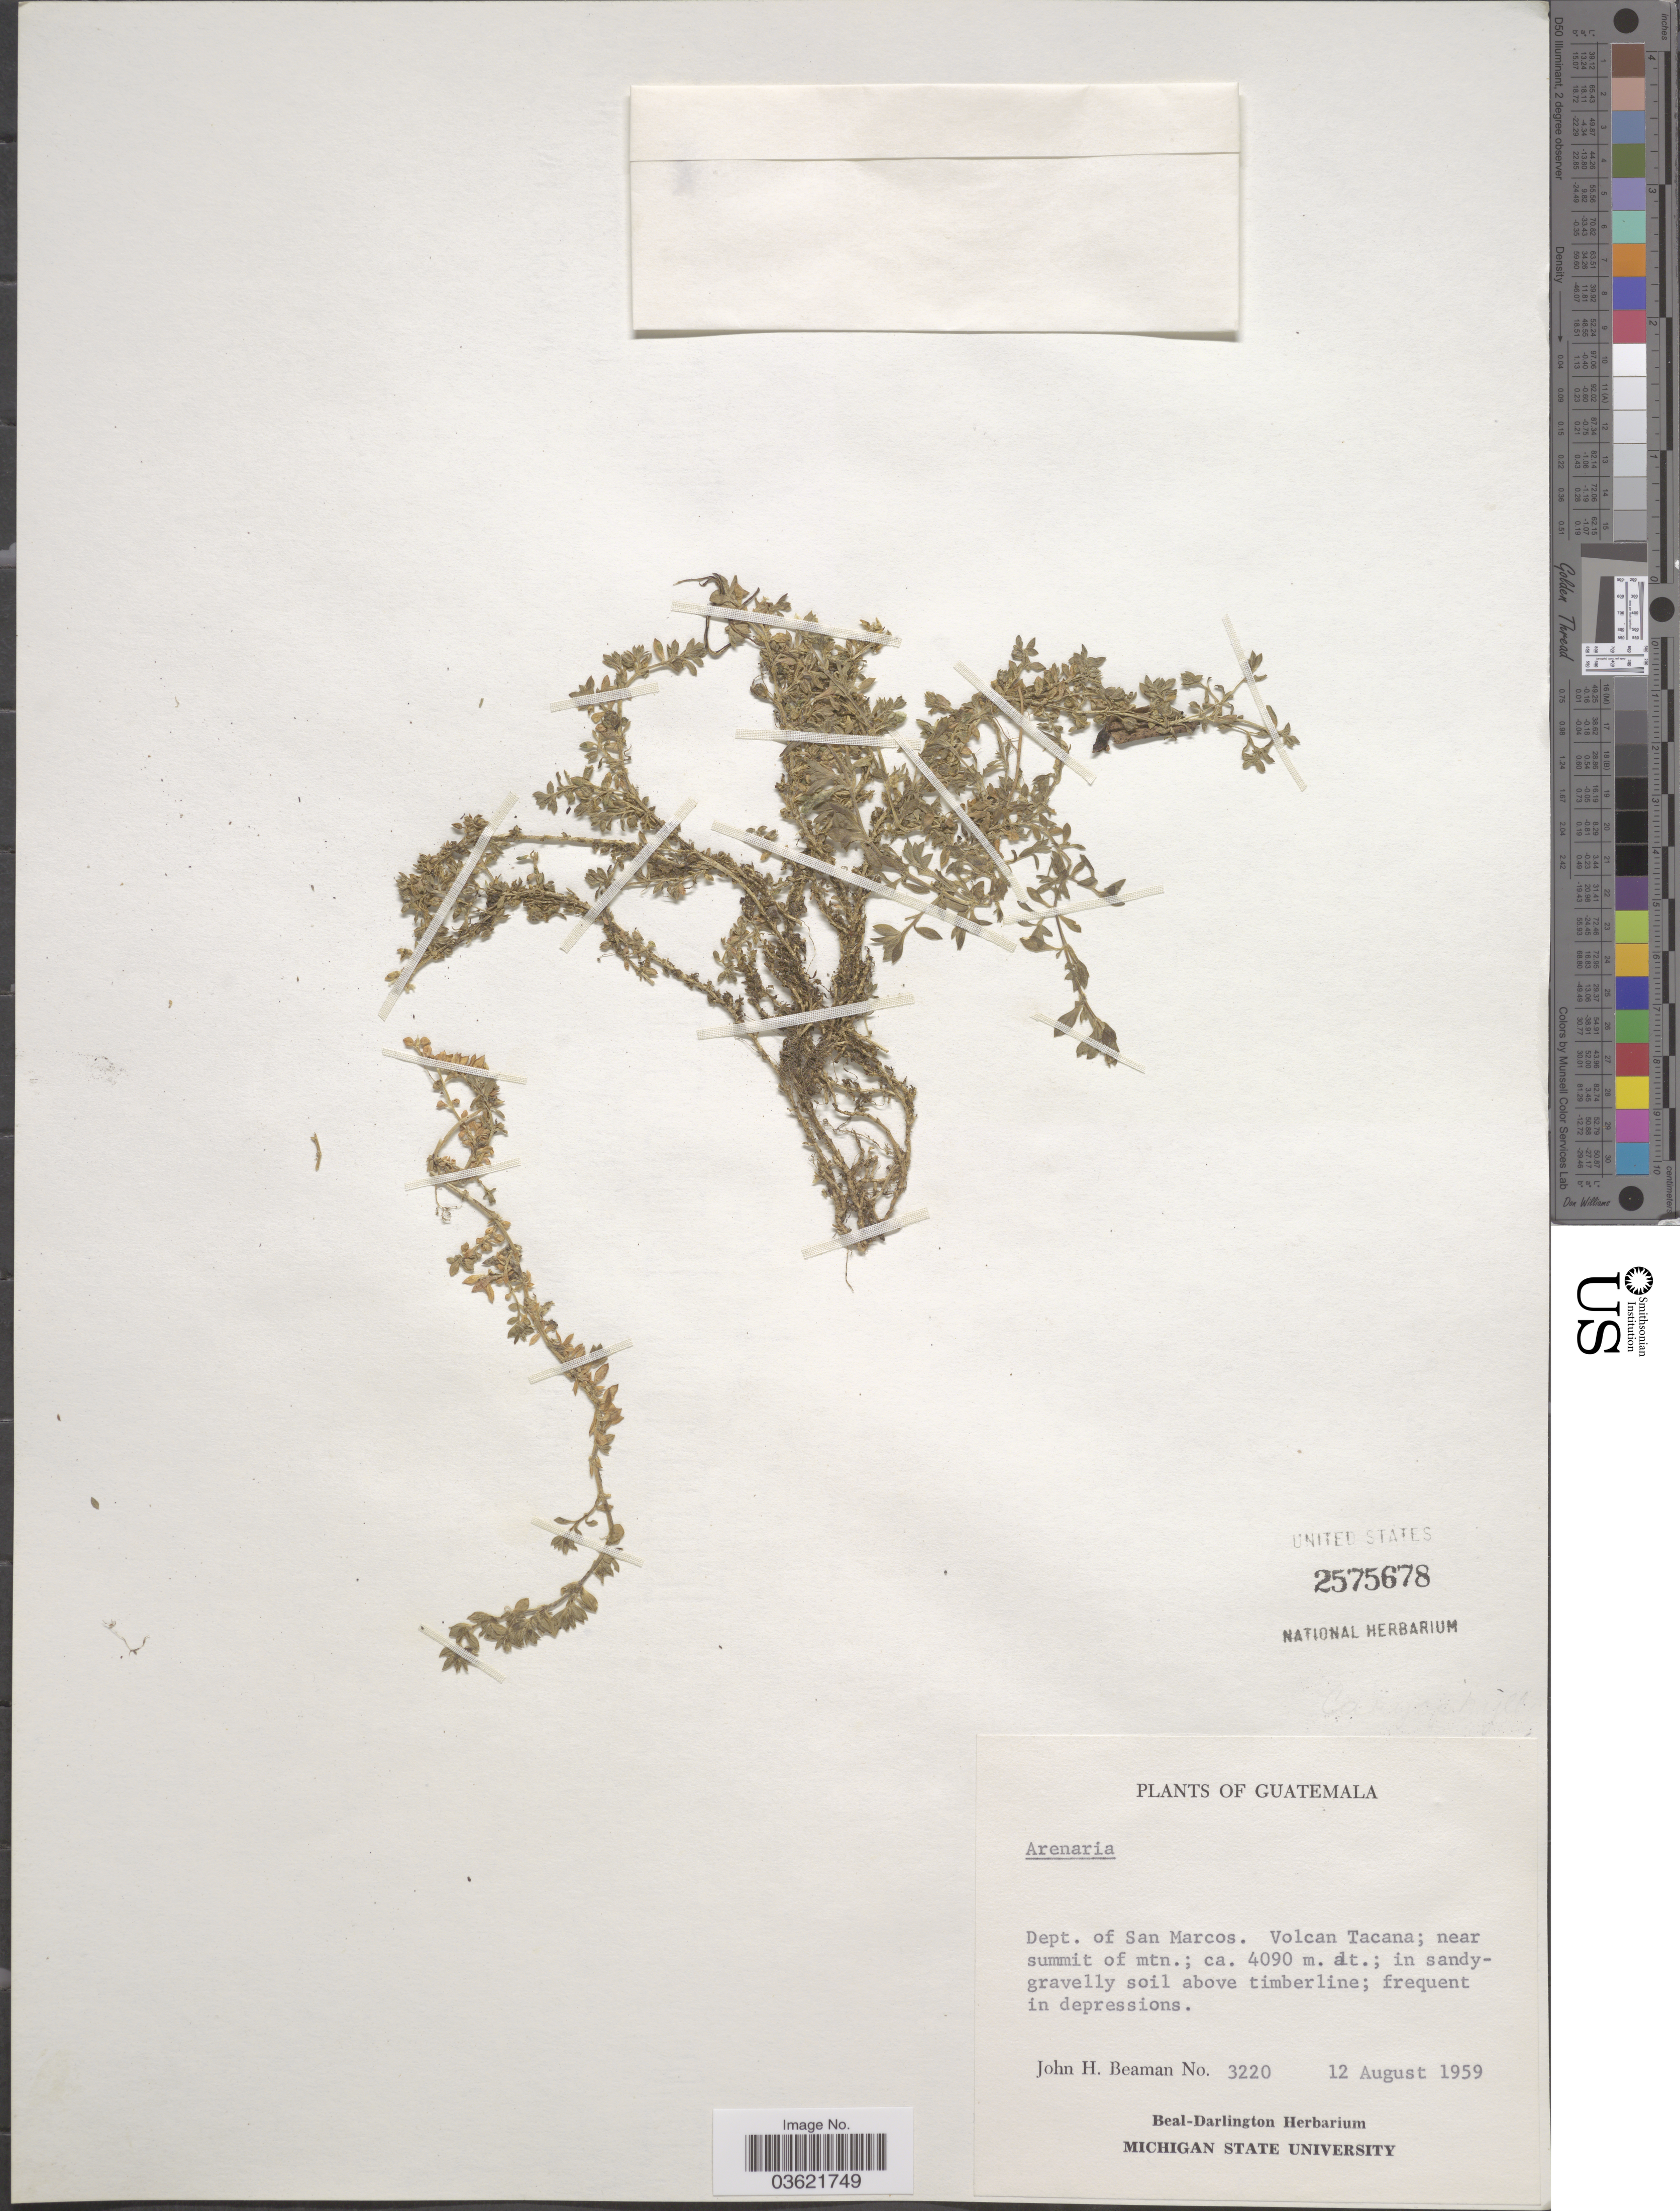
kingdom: Plantae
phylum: Tracheophyta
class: Magnoliopsida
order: Caryophyllales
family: Caryophyllaceae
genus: Arenaria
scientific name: Arenaria sp.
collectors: J. H. Beaman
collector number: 3220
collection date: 1959-08-12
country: Guatemala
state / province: San Marcos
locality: Dept. of San Marcos. Volcan Tacana; near summit of mtn.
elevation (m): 4090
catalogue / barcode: US 2575678